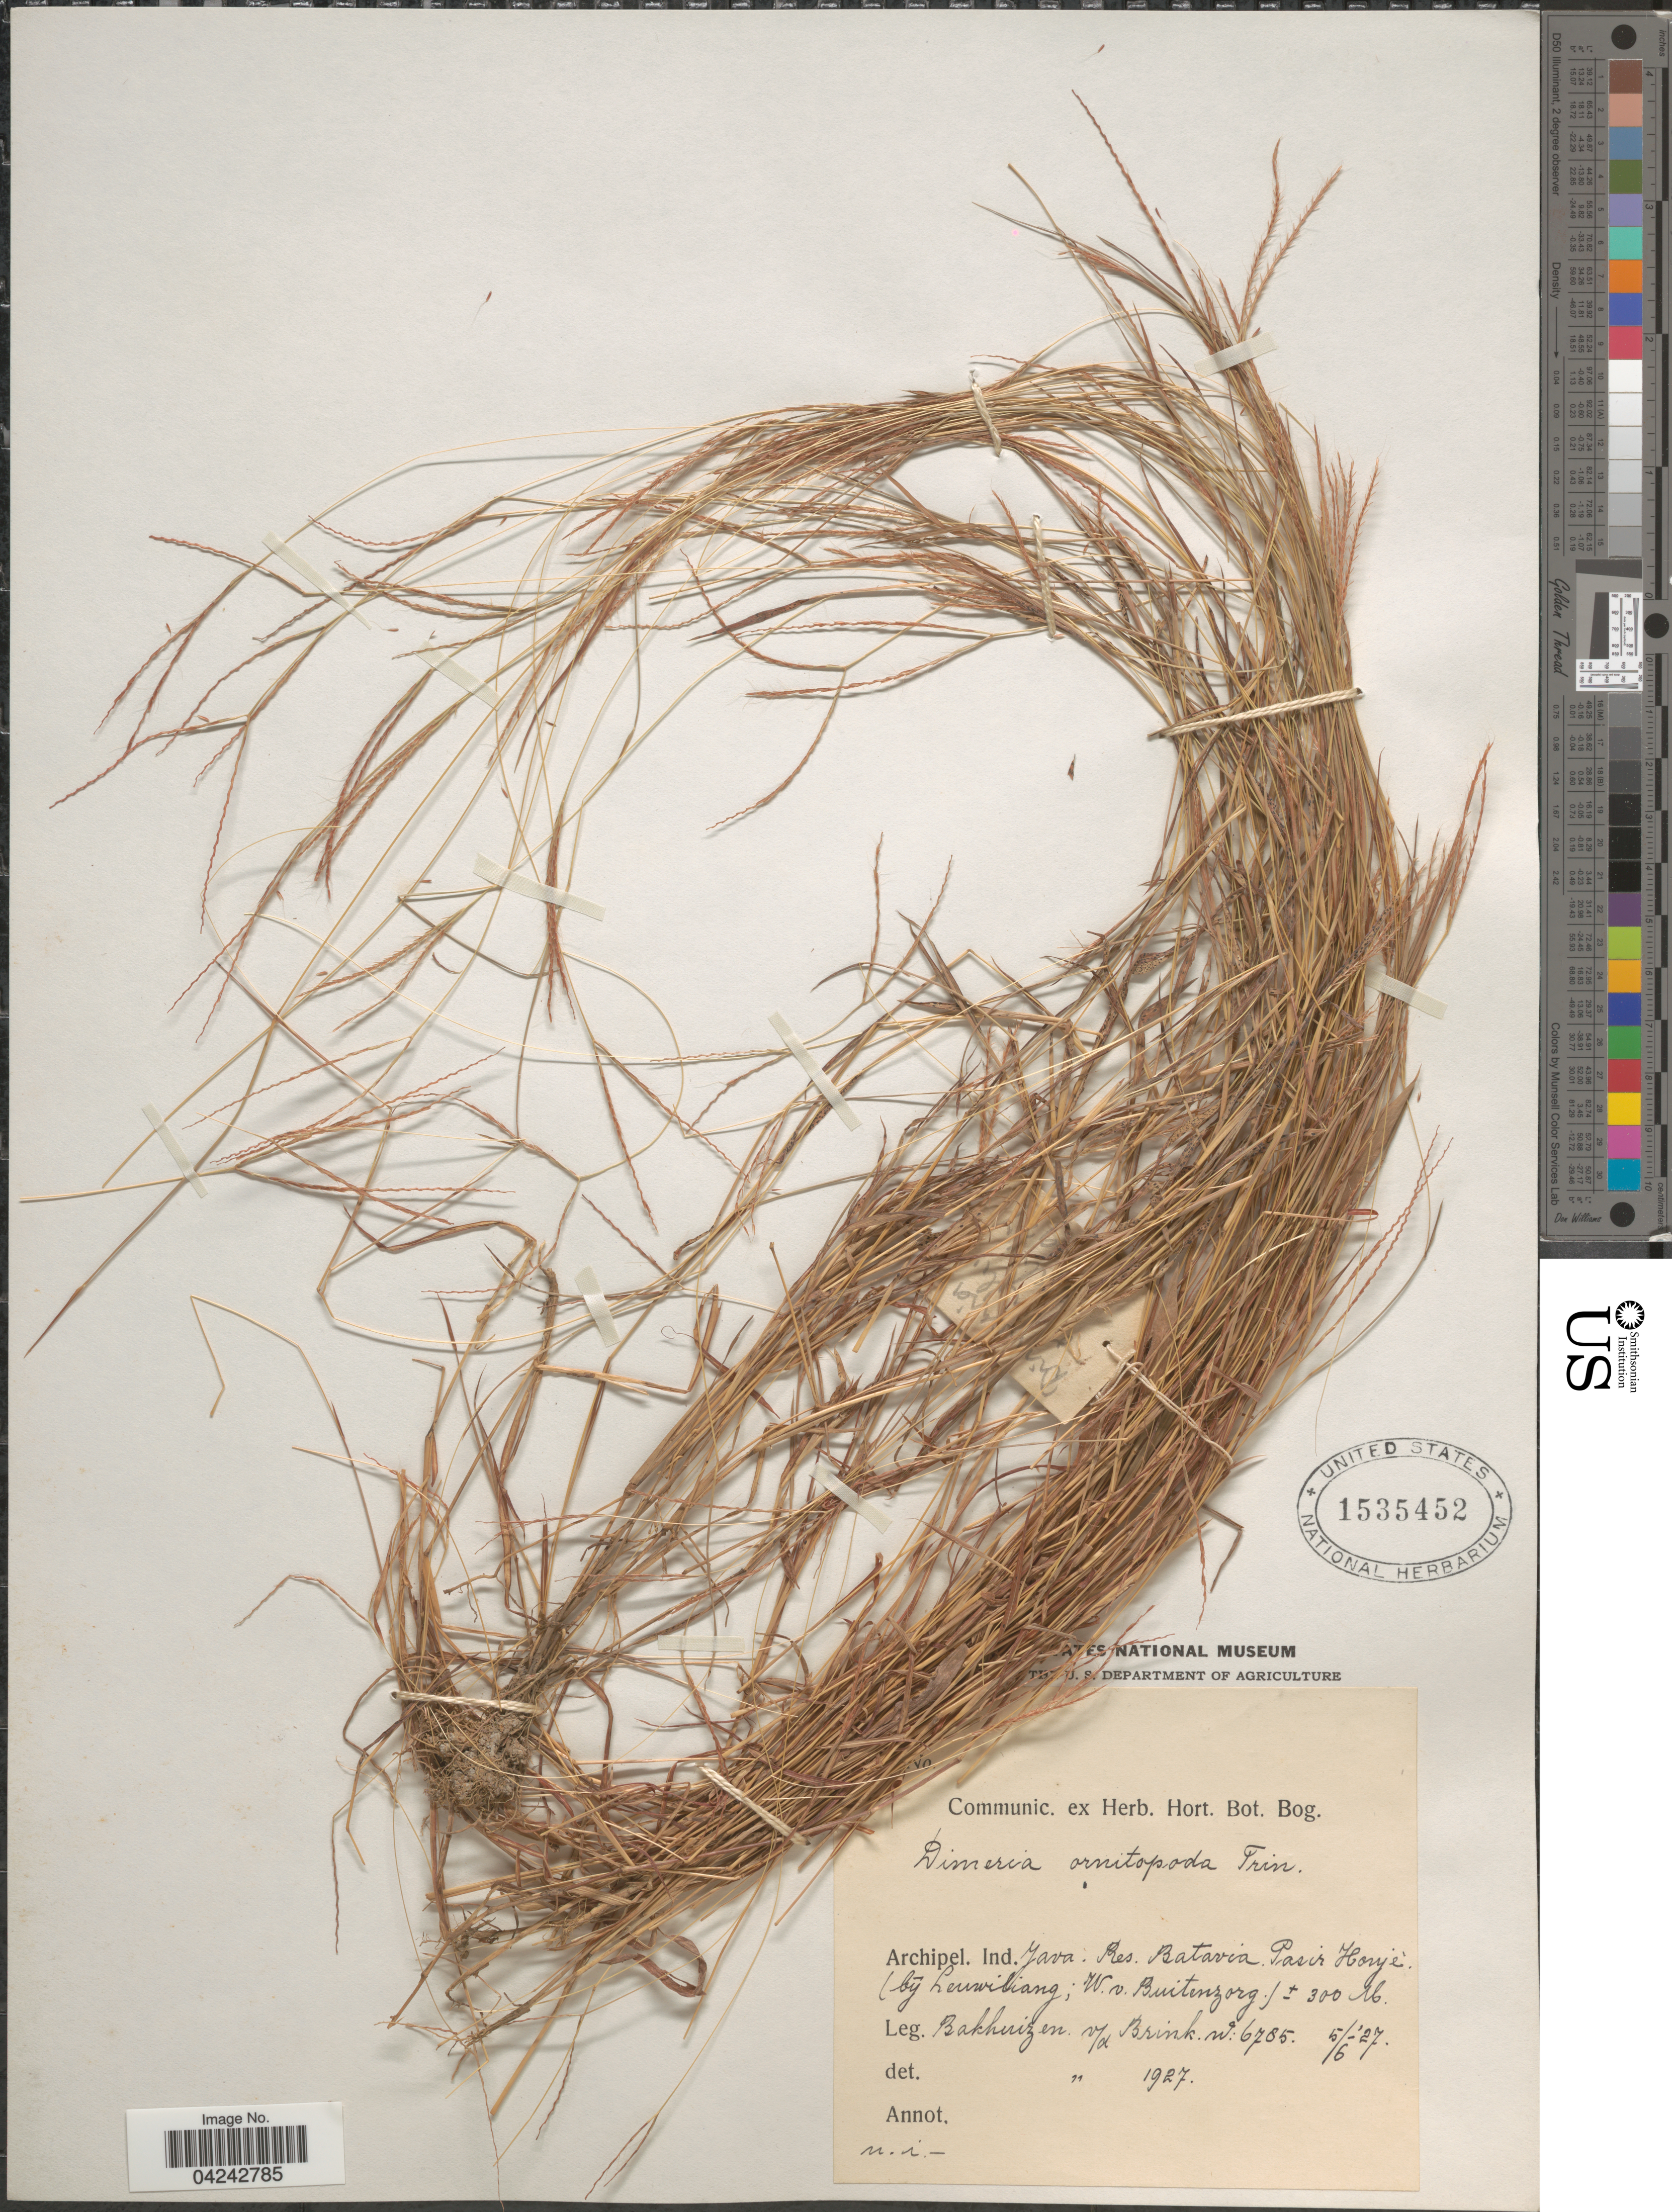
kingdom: Plantae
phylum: Tracheophyta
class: Liliopsida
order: Poales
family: Poaceae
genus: Dimeria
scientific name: Dimeria ornithopoda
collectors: R. C. Bakhuizen van den Brink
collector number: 6785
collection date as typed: Transcribed d/m/y: 5/6/27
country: Indonesia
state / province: Java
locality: Archipel. Ind. Java. Res, Batavia. Pasir Honje (bij Leuwiliang; W. v. Buitenzorg).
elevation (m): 300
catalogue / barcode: US 1535452